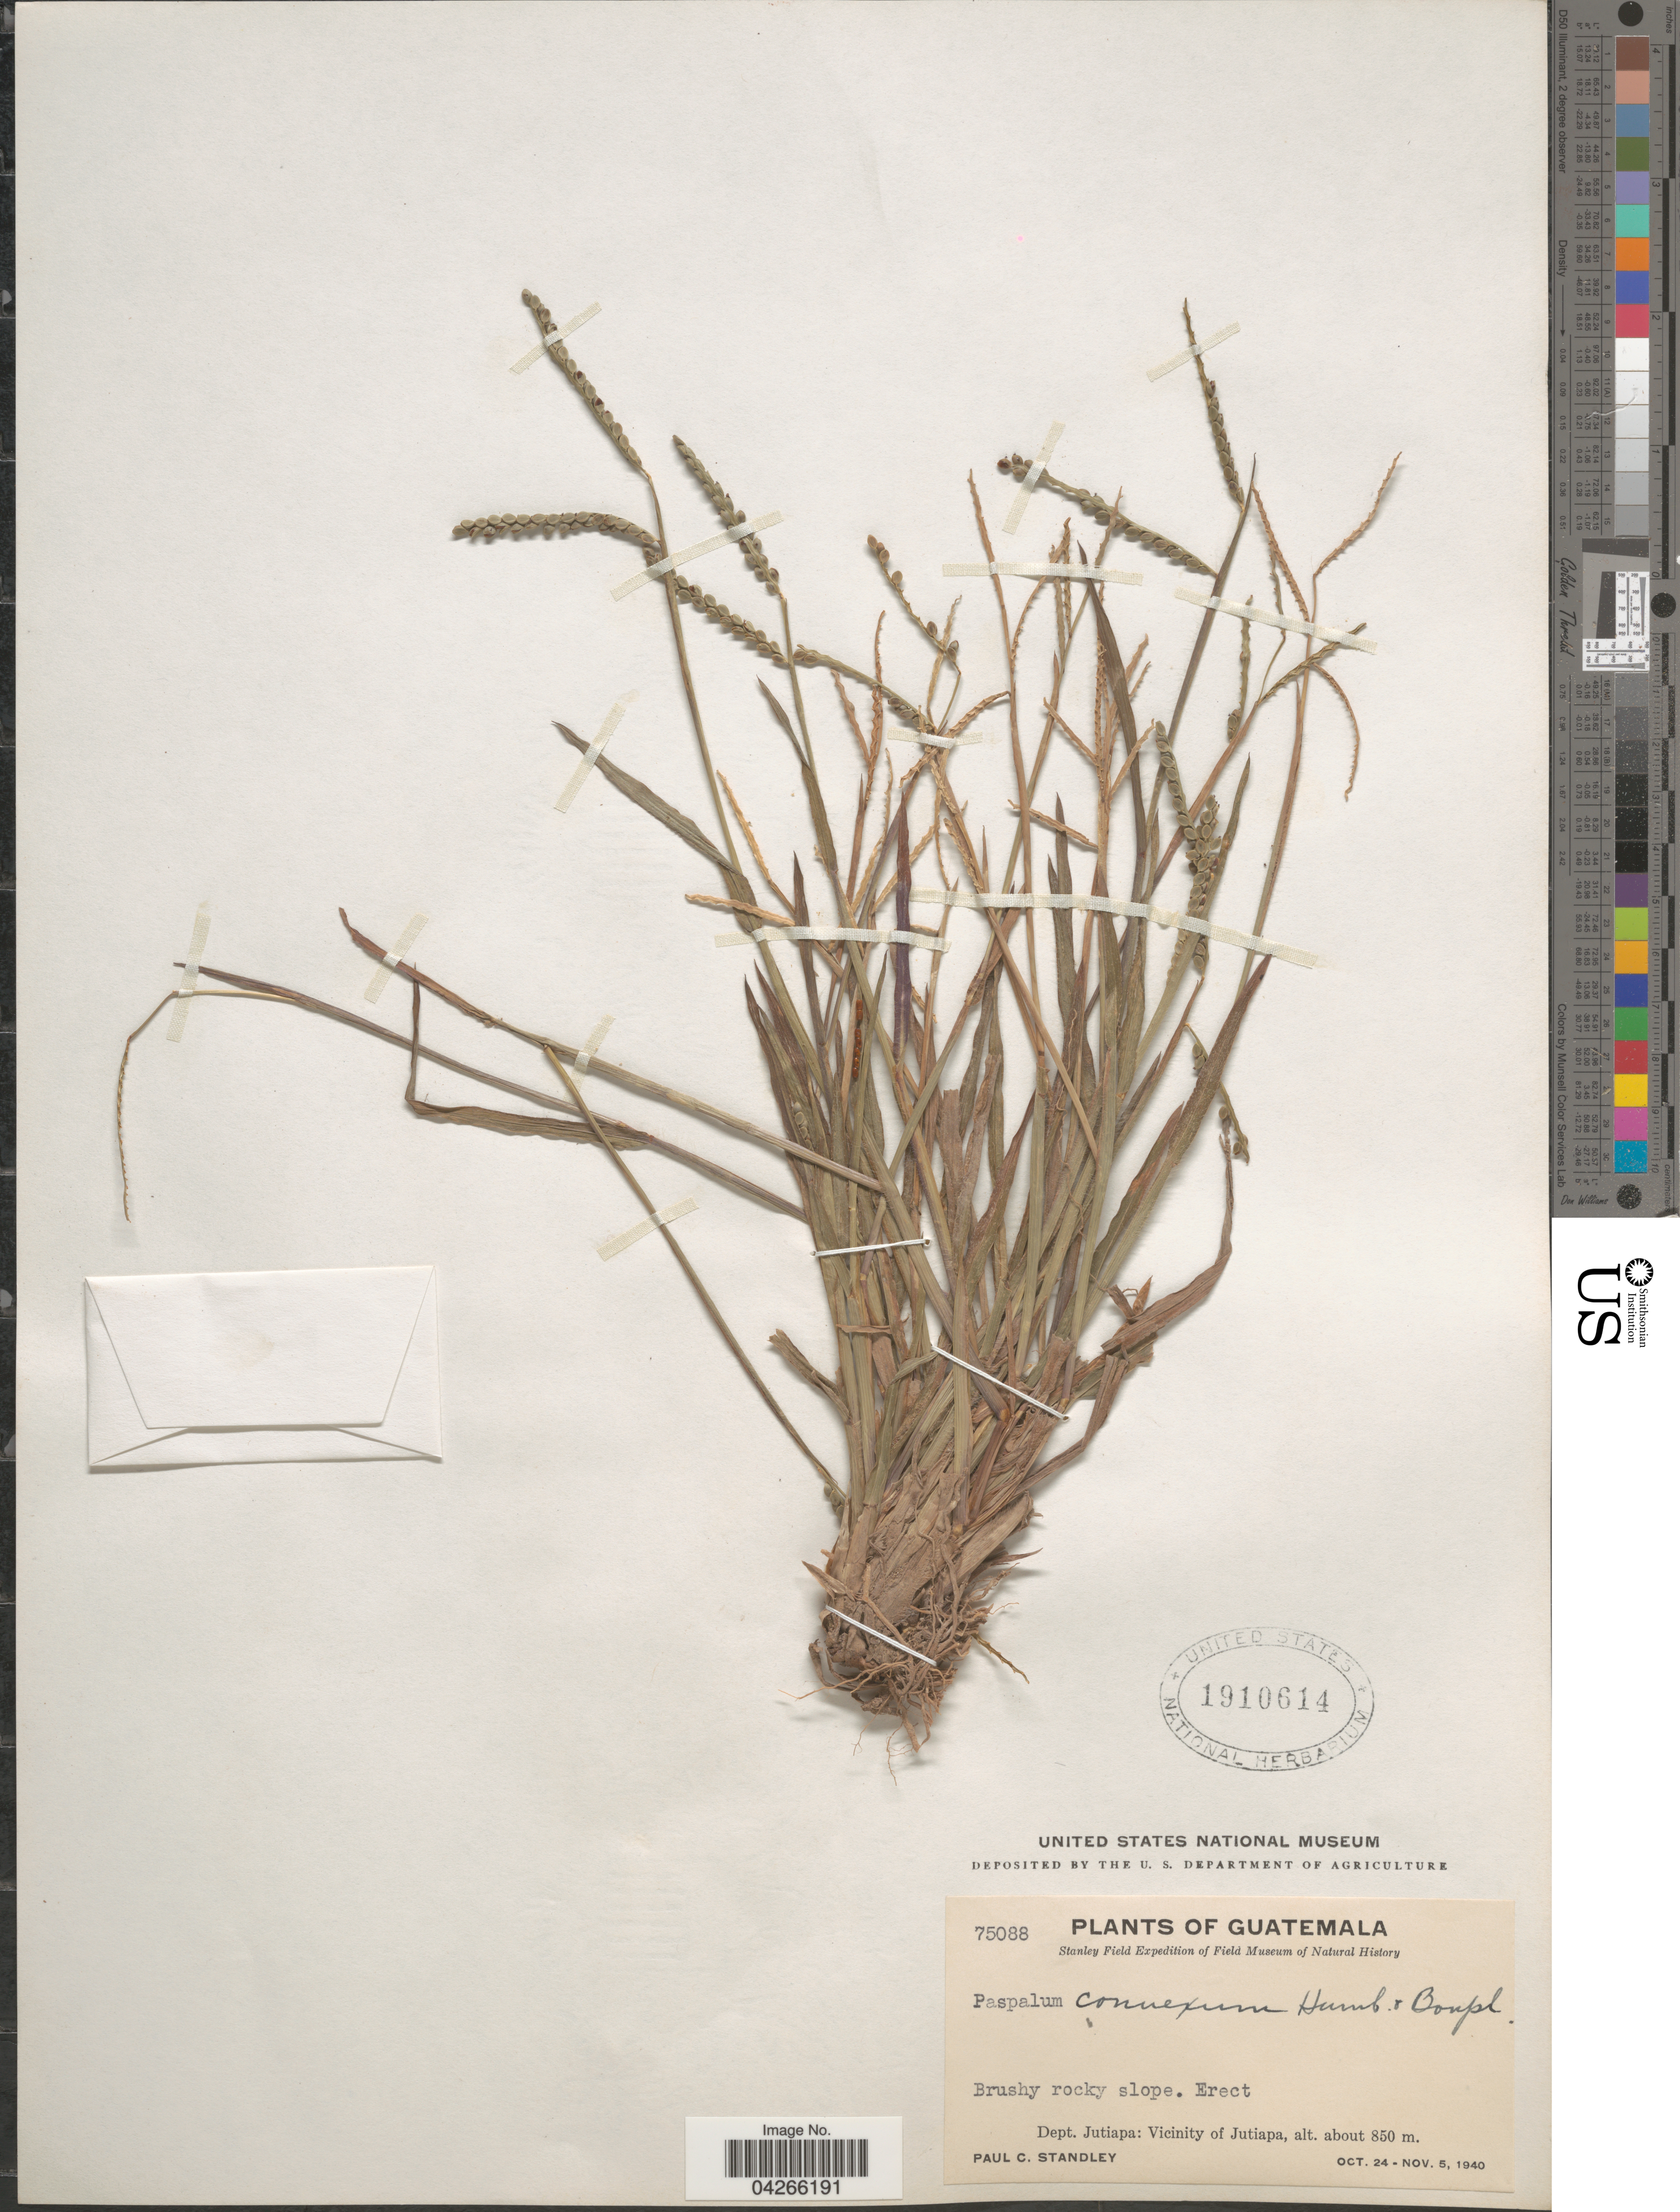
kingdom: Plantae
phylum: Tracheophyta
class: Liliopsida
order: Poales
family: Poaceae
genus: Paspalum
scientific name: Paspalum convexum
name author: Humb. & Bonpl. ex Flüggé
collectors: P. C. Standley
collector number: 75088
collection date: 1940-10-24/1940-11-05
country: Guatemala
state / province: Jutiapa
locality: Stanley Field Expedition. Brushy rocky slope. Dept. Jutiapa: Vicinity of Jutiapa.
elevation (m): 850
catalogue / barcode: US 1910614